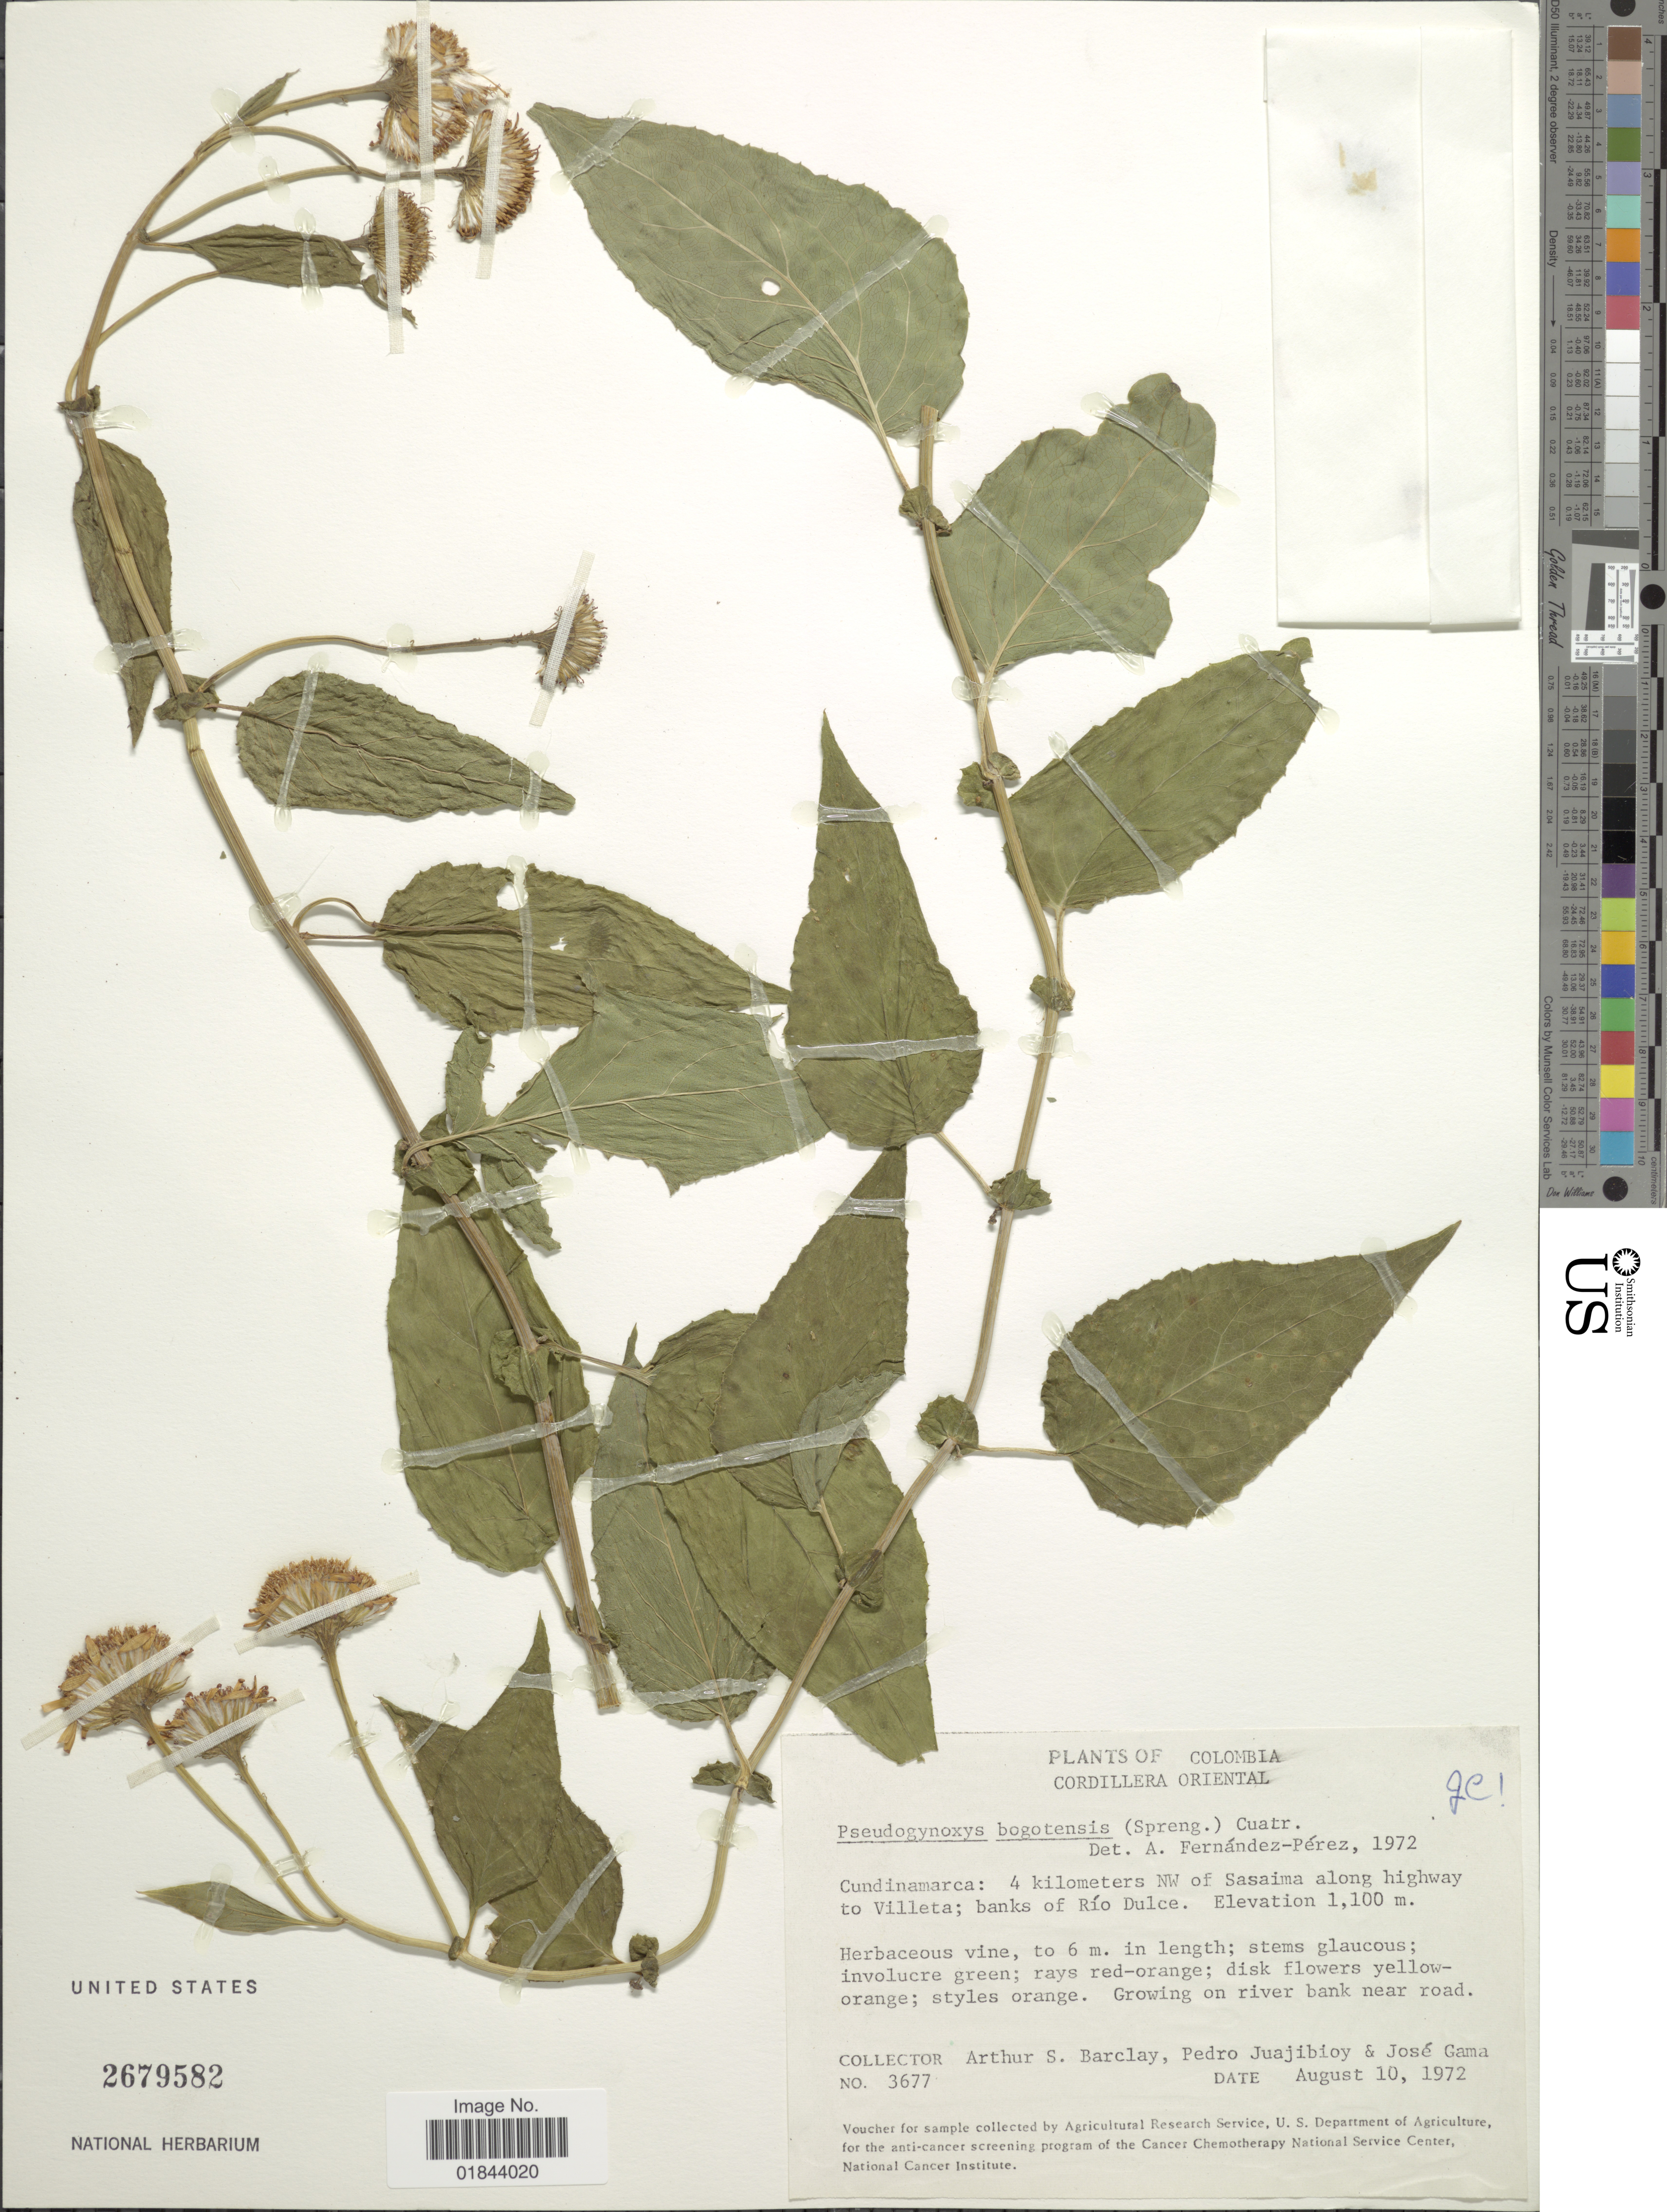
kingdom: Plantae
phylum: Tracheophyta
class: Magnoliopsida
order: Asterales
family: Asteraceae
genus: Pseudogynoxys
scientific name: Pseudogynoxys bogotensis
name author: (Spreng.) Cuatrec.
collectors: A. S. Barclay, P. Juajibioy & J. Gama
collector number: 3677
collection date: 1972-08-10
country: Colombia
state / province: Cundinamarca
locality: Cordillera Oriental, 4 kilometers NW of Sasaima along highway to Villeta; banks of Río Dulce, Growing on river bank near road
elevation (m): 1100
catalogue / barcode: US 2679582